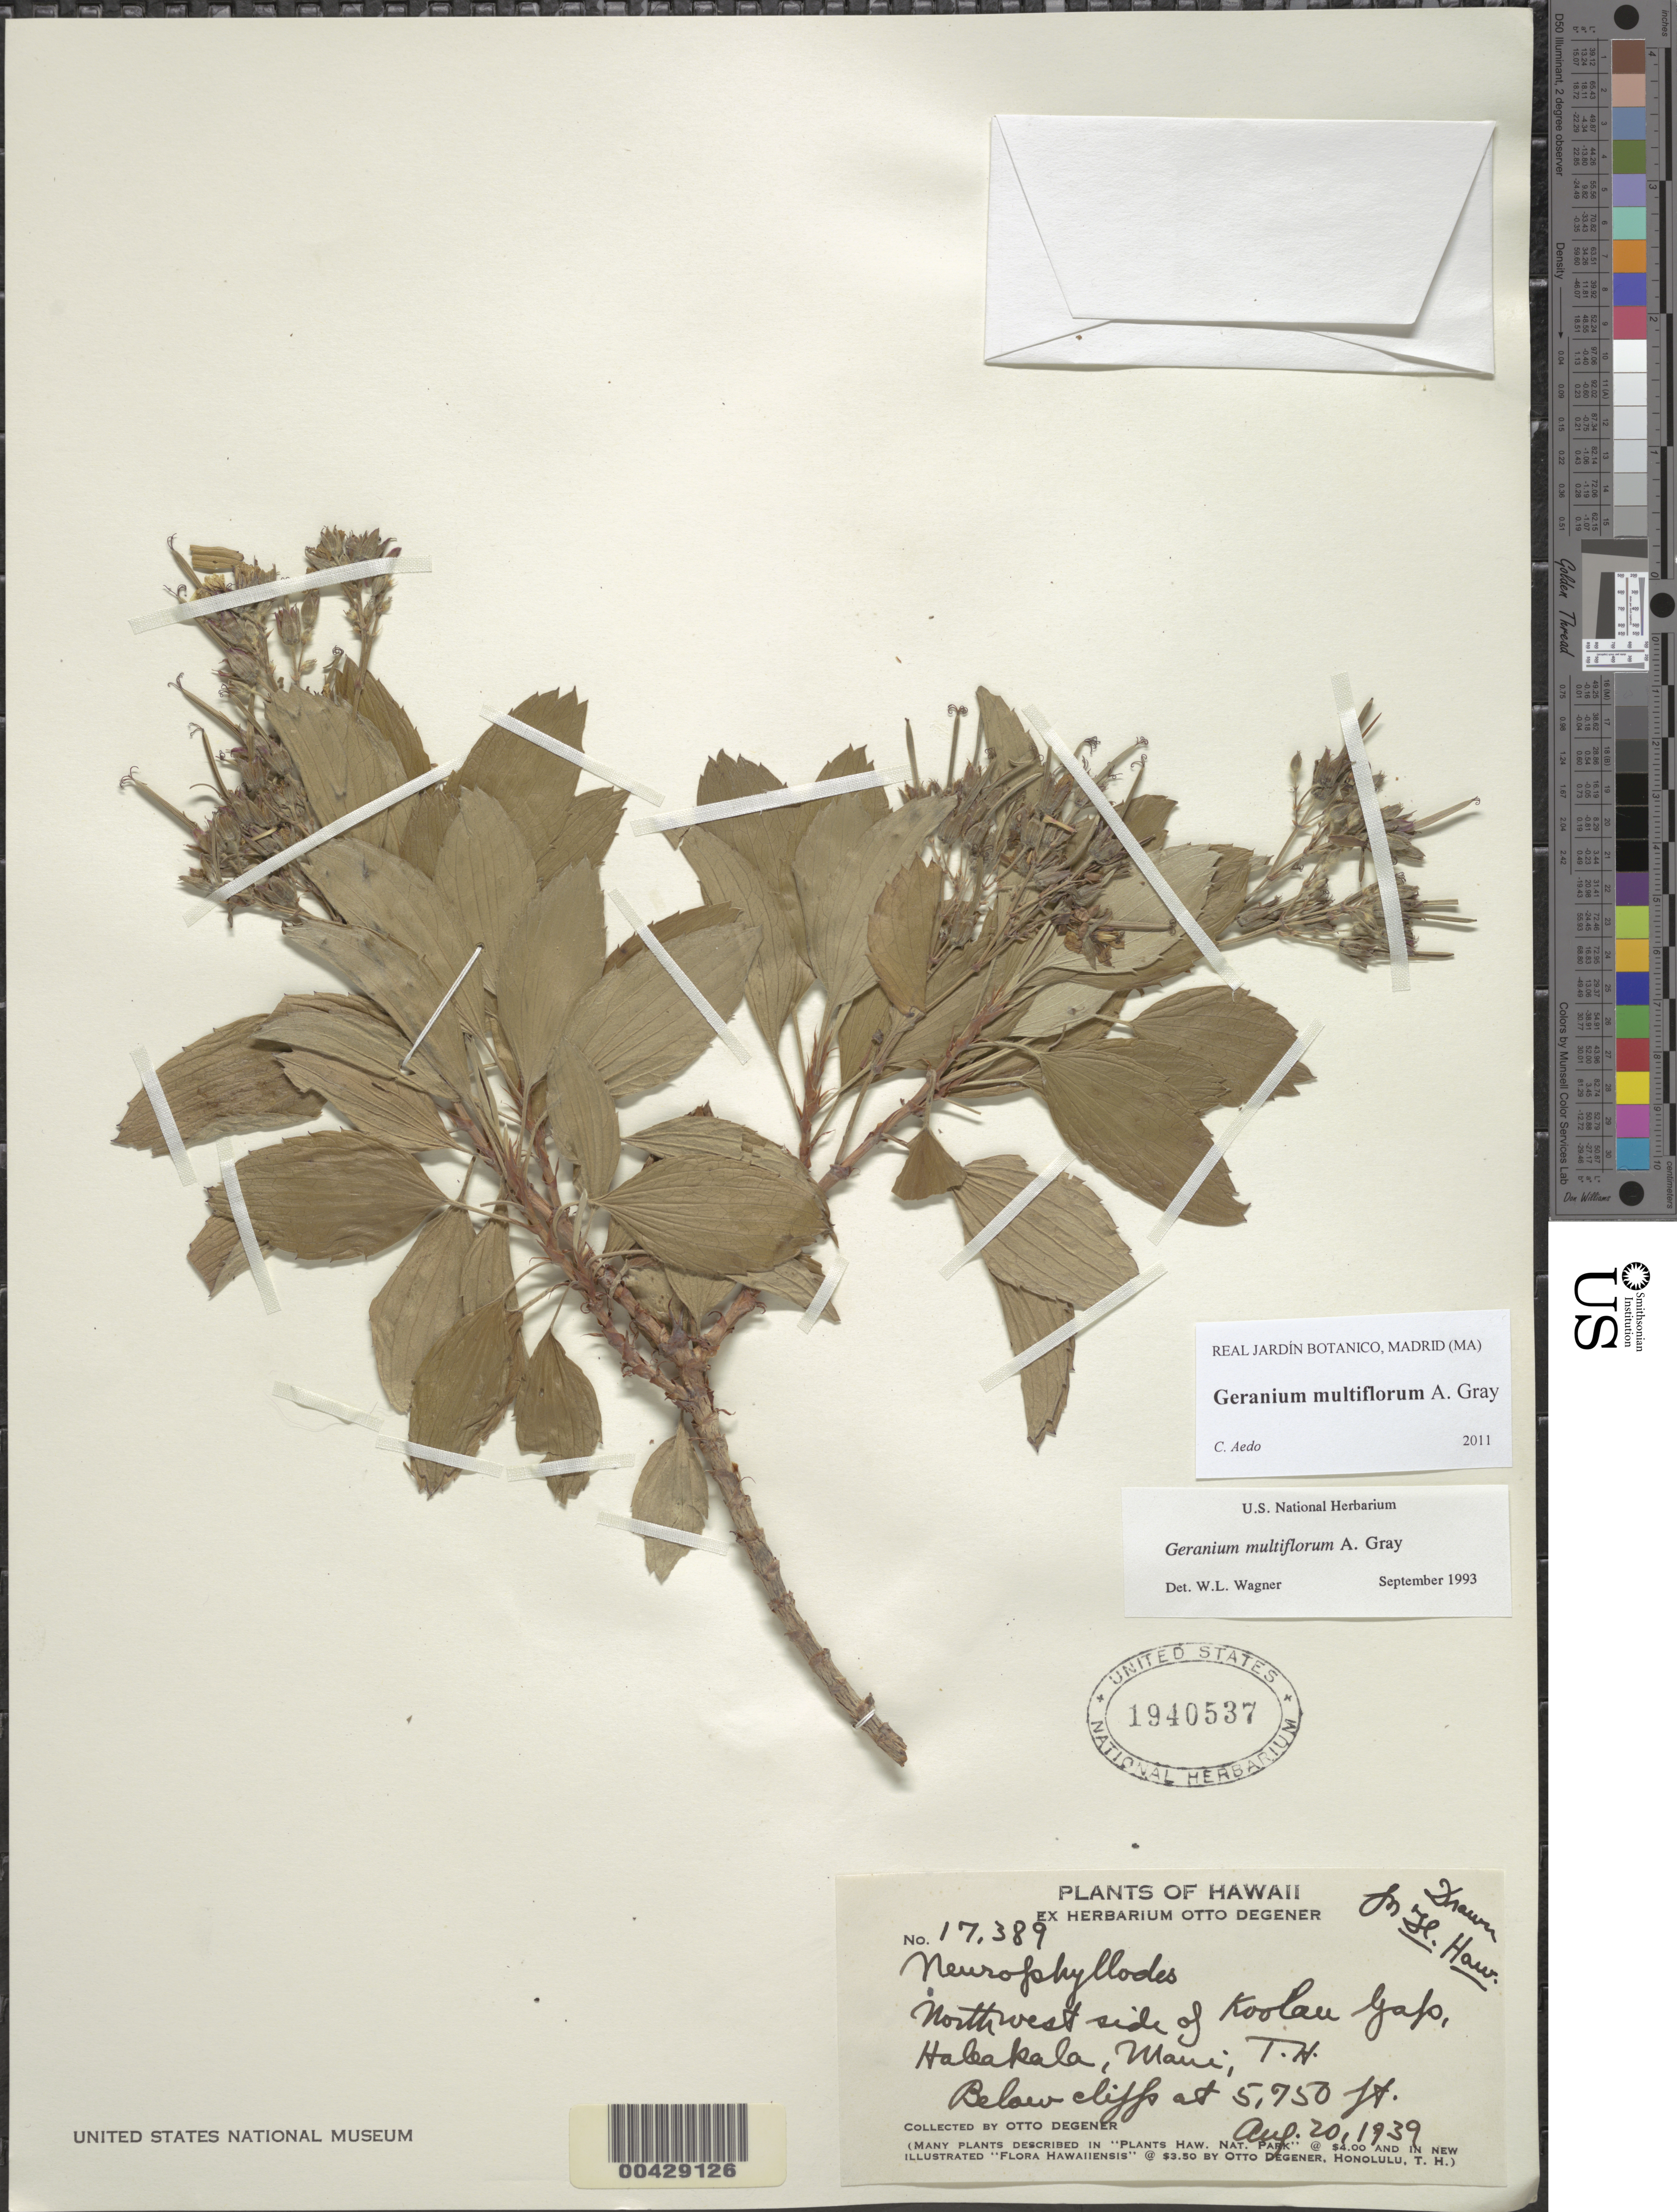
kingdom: Plantae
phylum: Tracheophyta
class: Magnoliopsida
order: Geraniales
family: Geraniaceae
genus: Geranium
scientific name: Geranium multiflorum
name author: A. Gray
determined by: Aedo, C.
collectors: O. Degener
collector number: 17389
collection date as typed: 20 Aug 1939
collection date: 1939-08-20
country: United States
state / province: Hawaii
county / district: Maui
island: Maui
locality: N side of Koolau Gap, Haleakala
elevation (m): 1753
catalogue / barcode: US 1940537